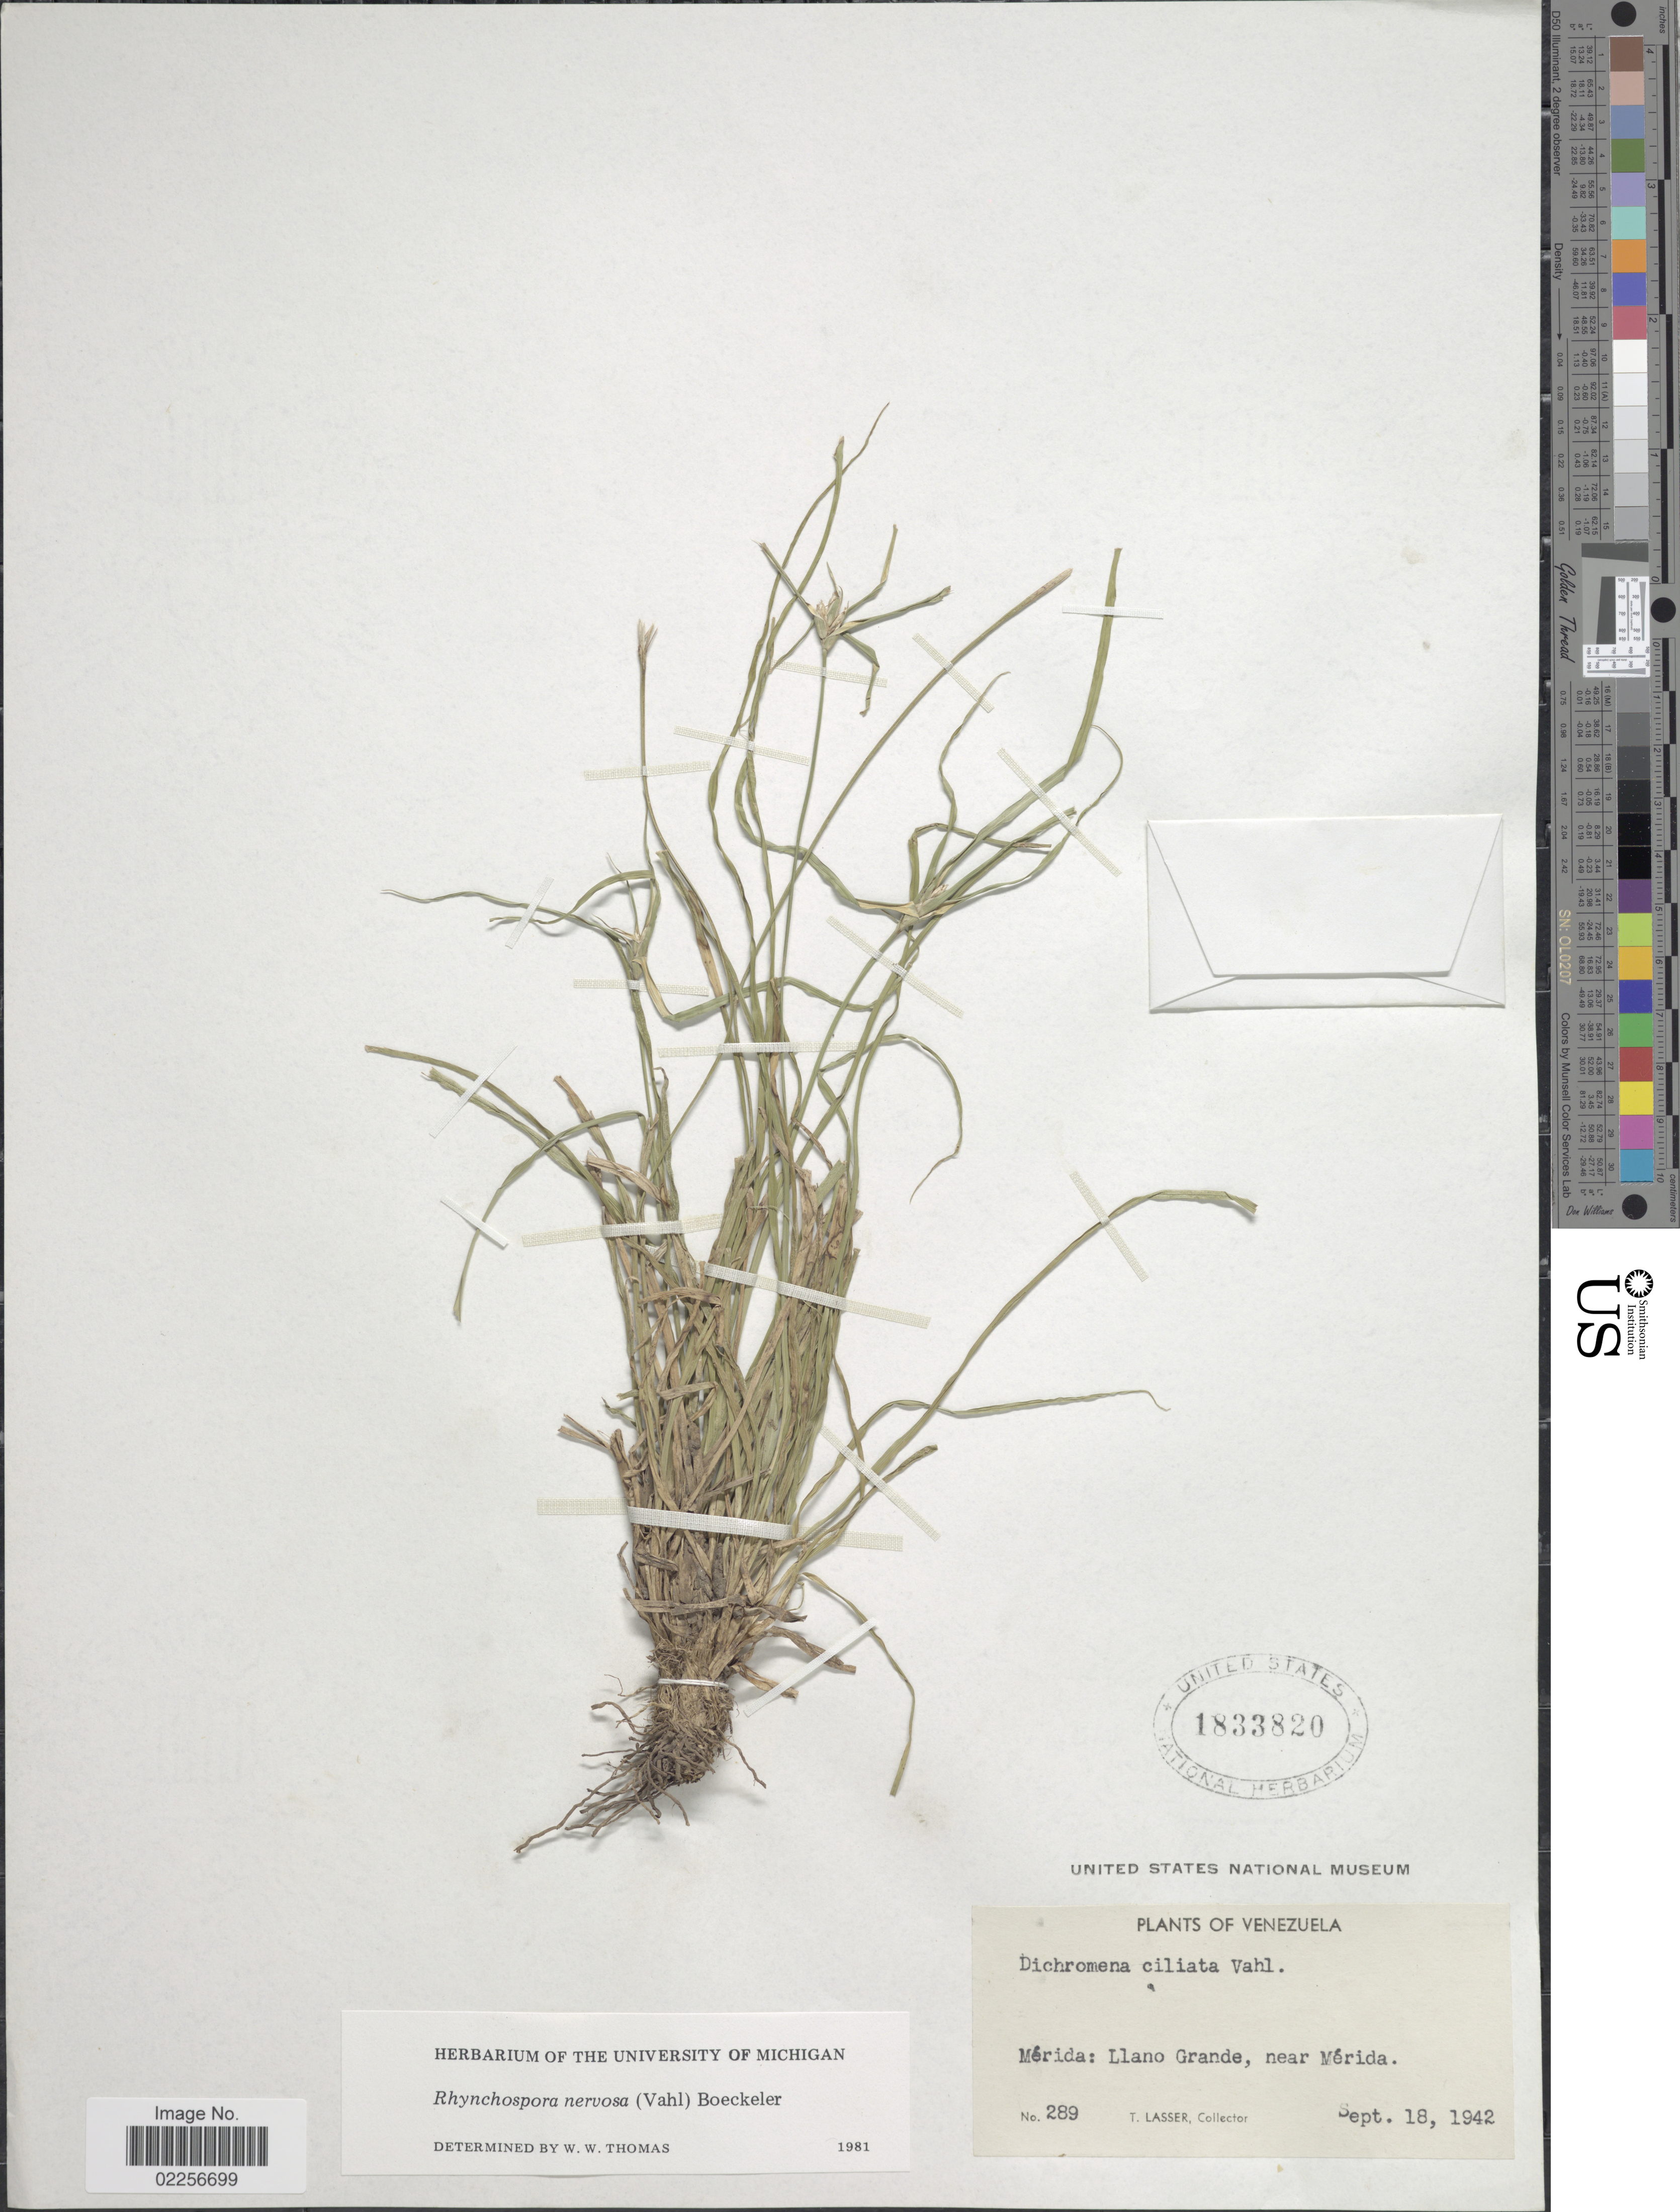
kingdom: Plantae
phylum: Tracheophyta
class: Liliopsida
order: Poales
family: Cyperaceae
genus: Rhynchospora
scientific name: Rhynchospora nervosa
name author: (Vahl) Boeckeler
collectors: T. Lasser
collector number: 289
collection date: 1942-09-18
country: Venezuela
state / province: Mérida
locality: Llano Grande, near Merida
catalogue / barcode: US 1833820